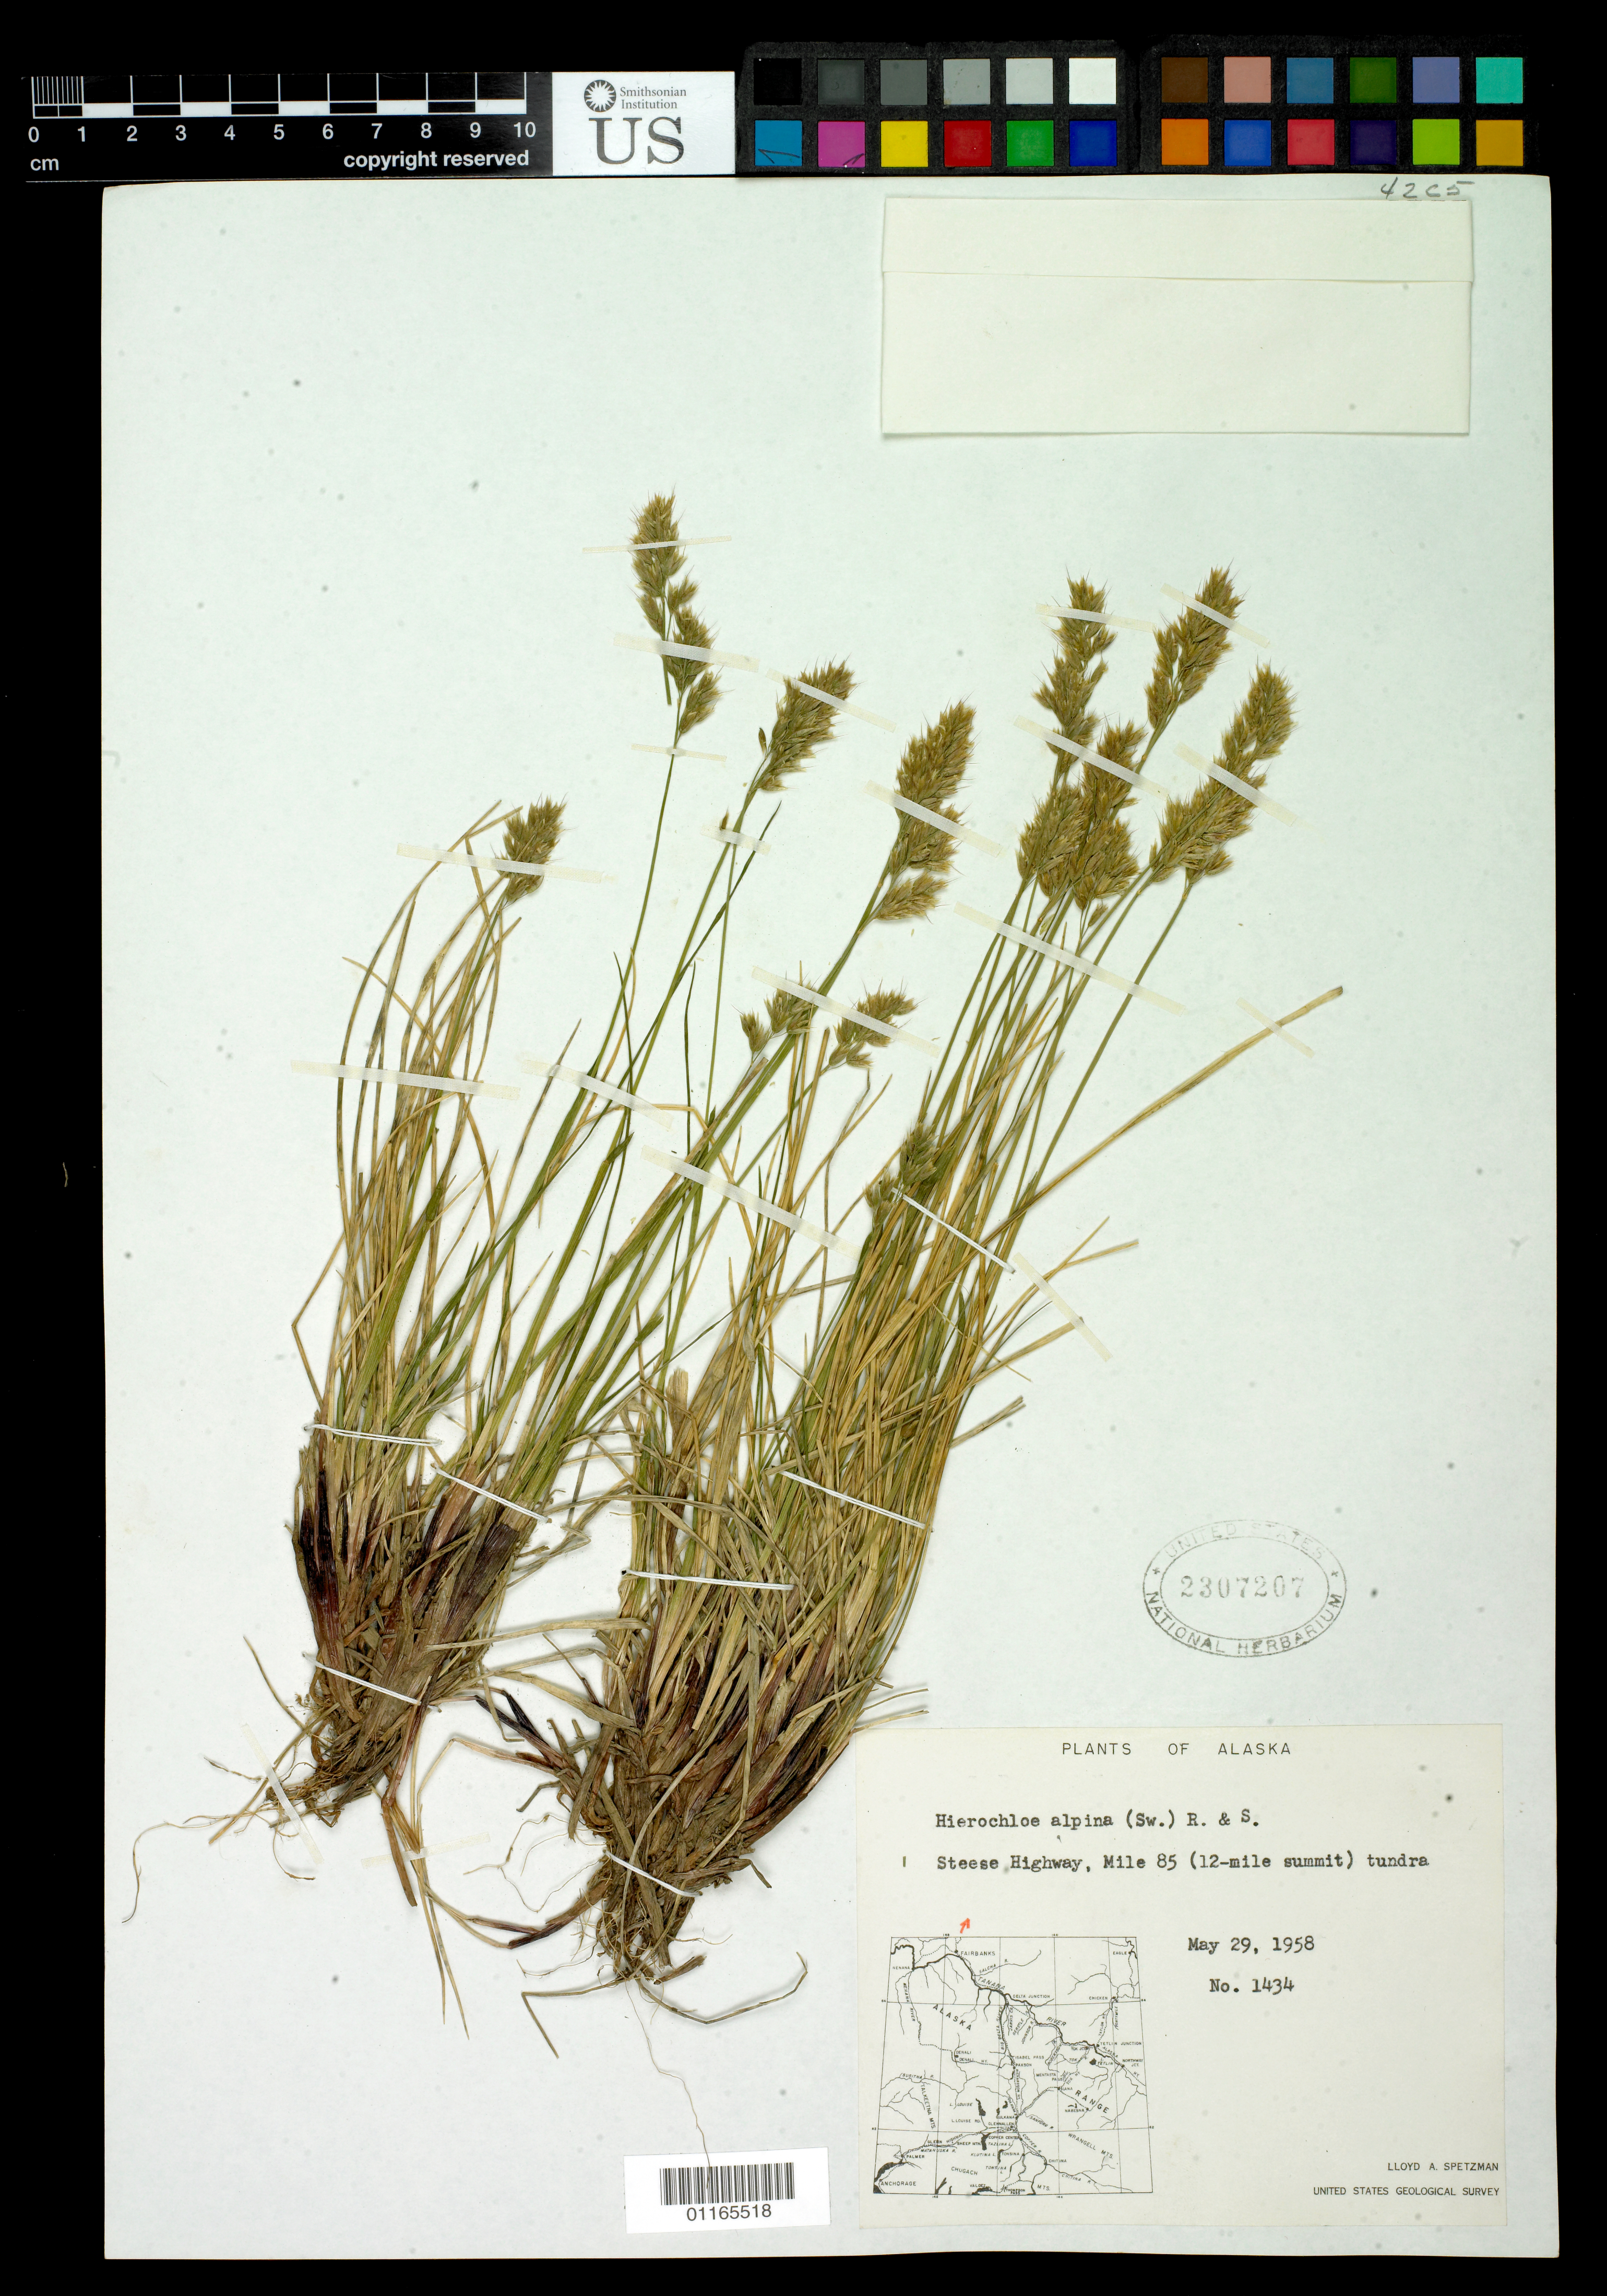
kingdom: Plantae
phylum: Tracheophyta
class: Liliopsida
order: Poales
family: Poaceae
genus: Anthoxanthum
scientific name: Anthoxanthum monticola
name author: (Bigelow) Veldkamp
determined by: Poaceae Reorganization Project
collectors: L. Spetzman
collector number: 1434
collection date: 1958-05-29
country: United States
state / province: Alaska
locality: Steese Highway, Mile 85 (12-mile summit)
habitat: tundra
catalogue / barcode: US 2307207